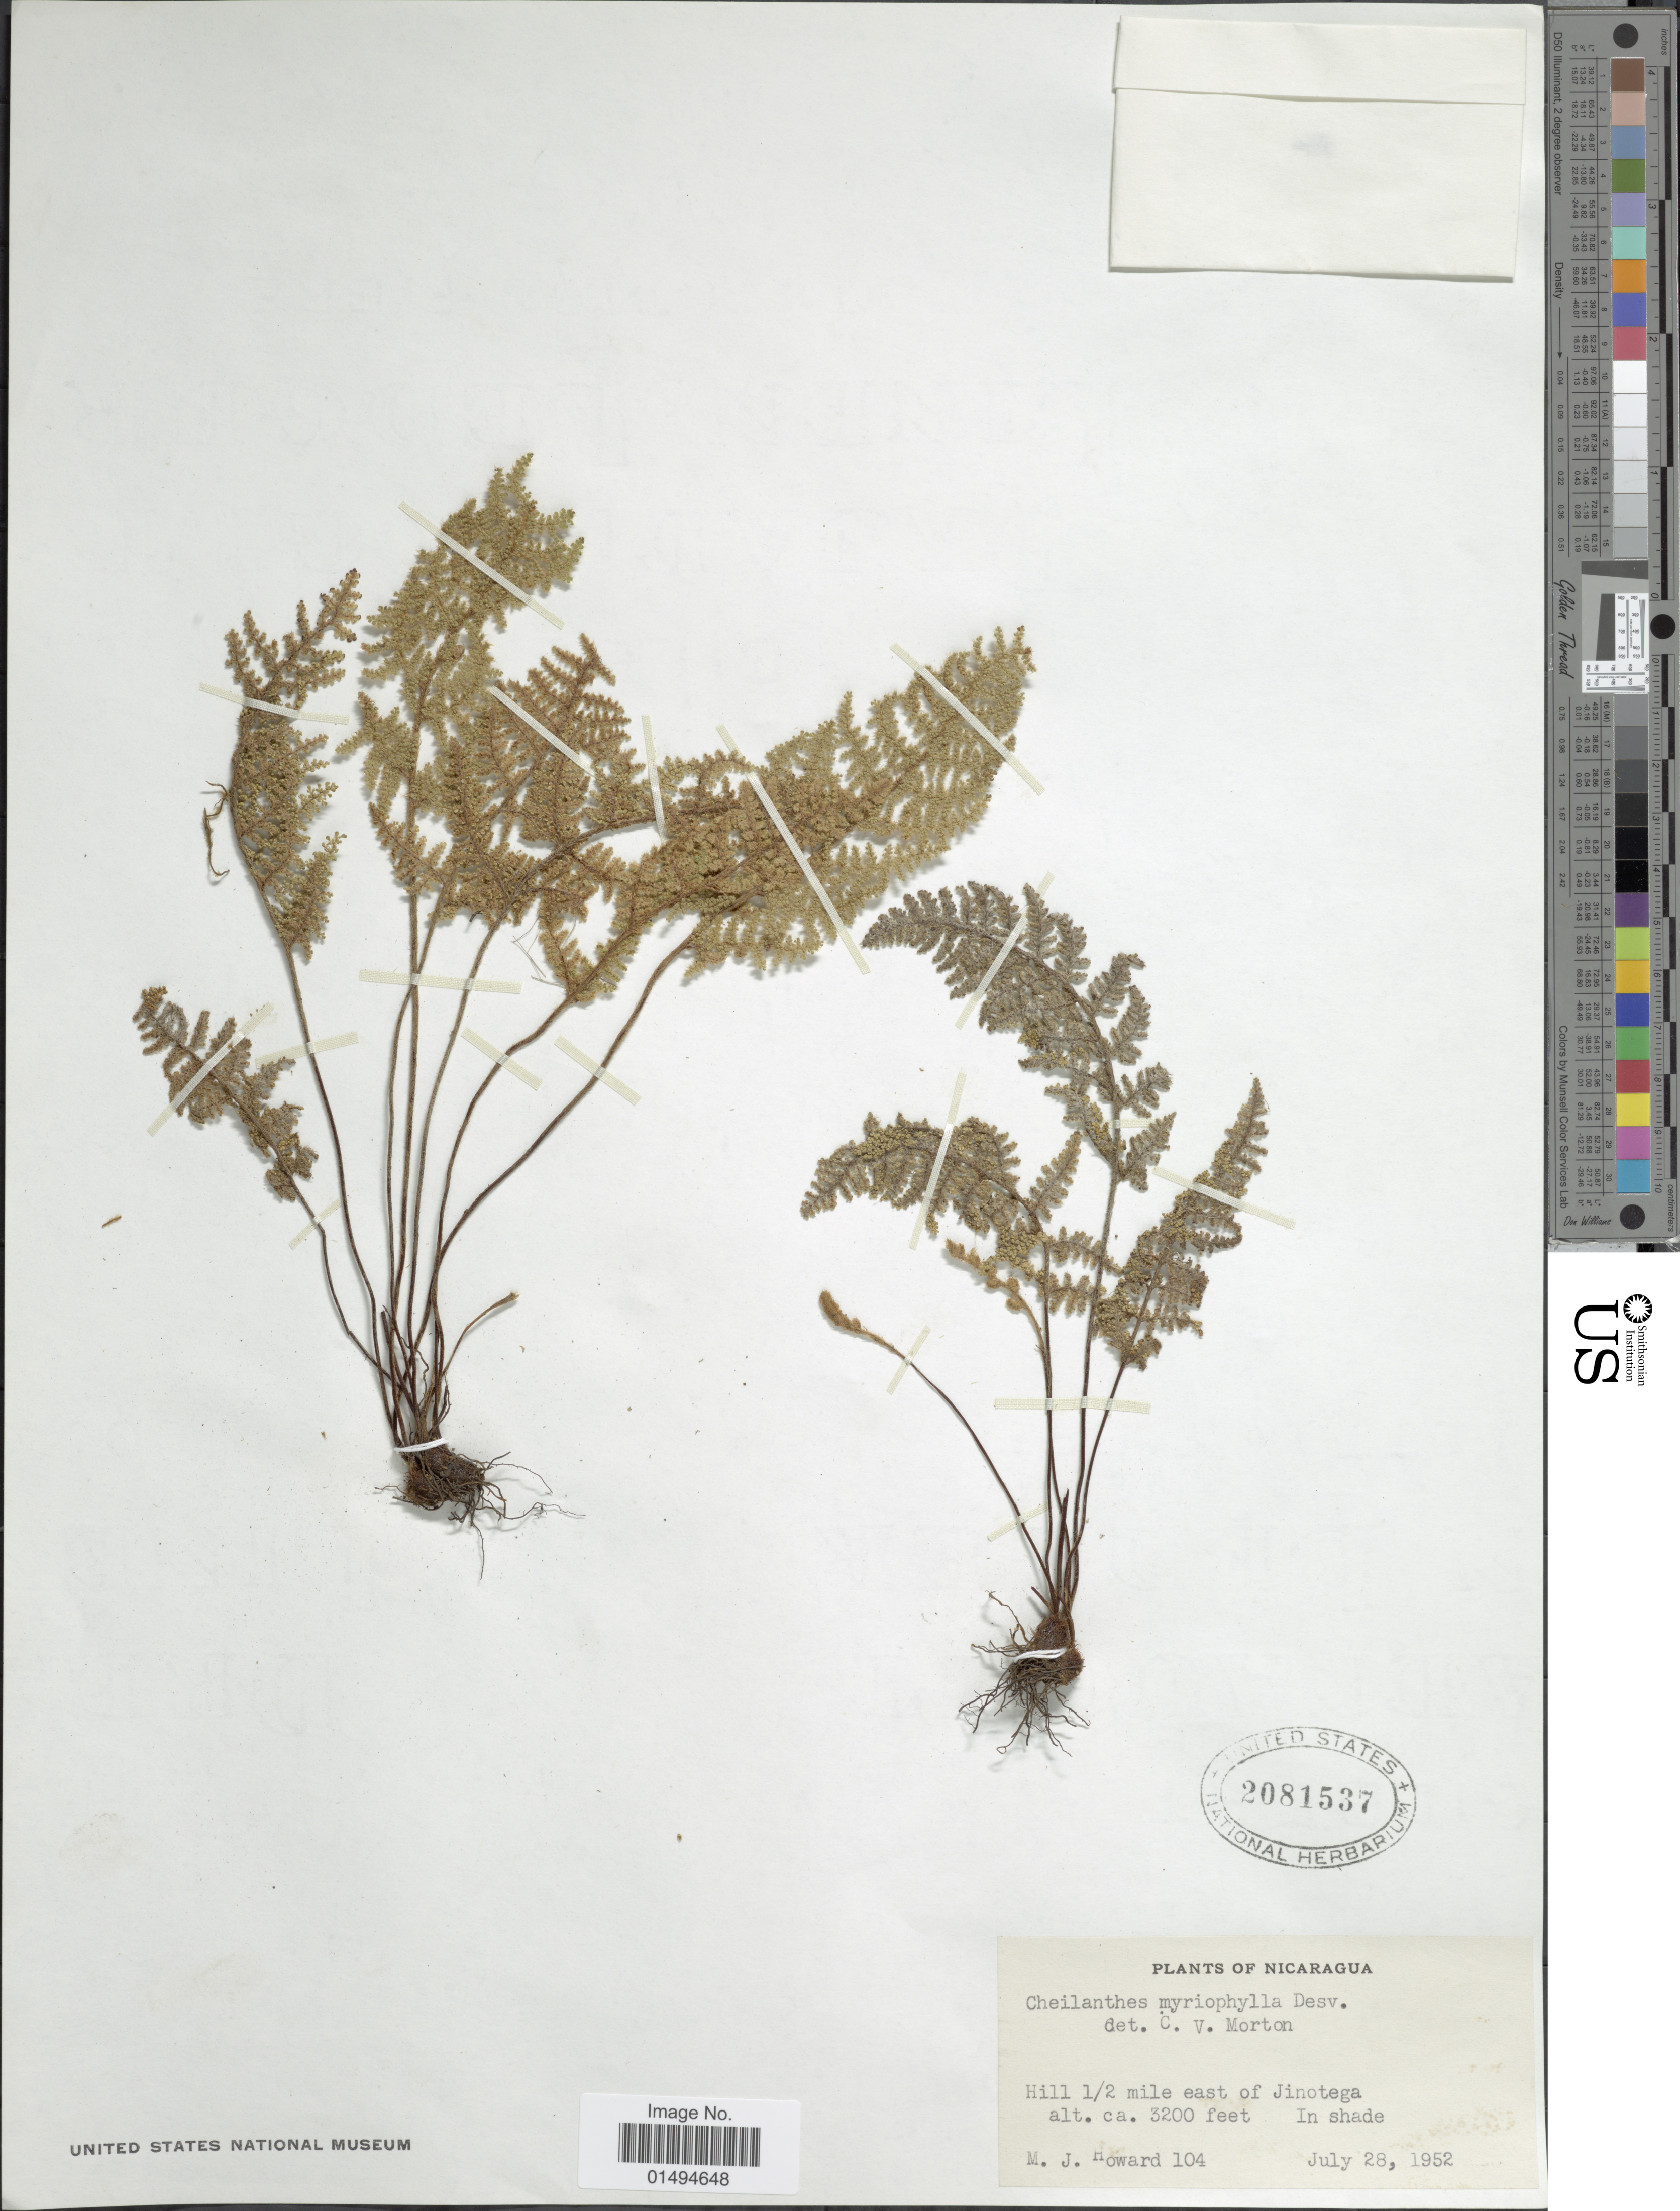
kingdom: Plantae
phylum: Tracheophyta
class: Polypodiopsida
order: Polypodiales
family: Pteridaceae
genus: Myriopteris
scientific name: Myriopteris myriophylla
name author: (Desv.) J. Sm.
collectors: M. Howard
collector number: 104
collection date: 1952-07-28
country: Nicaragua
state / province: Jinotega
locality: Hill 1/2 mile east of Jinotega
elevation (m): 975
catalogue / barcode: US 2081537